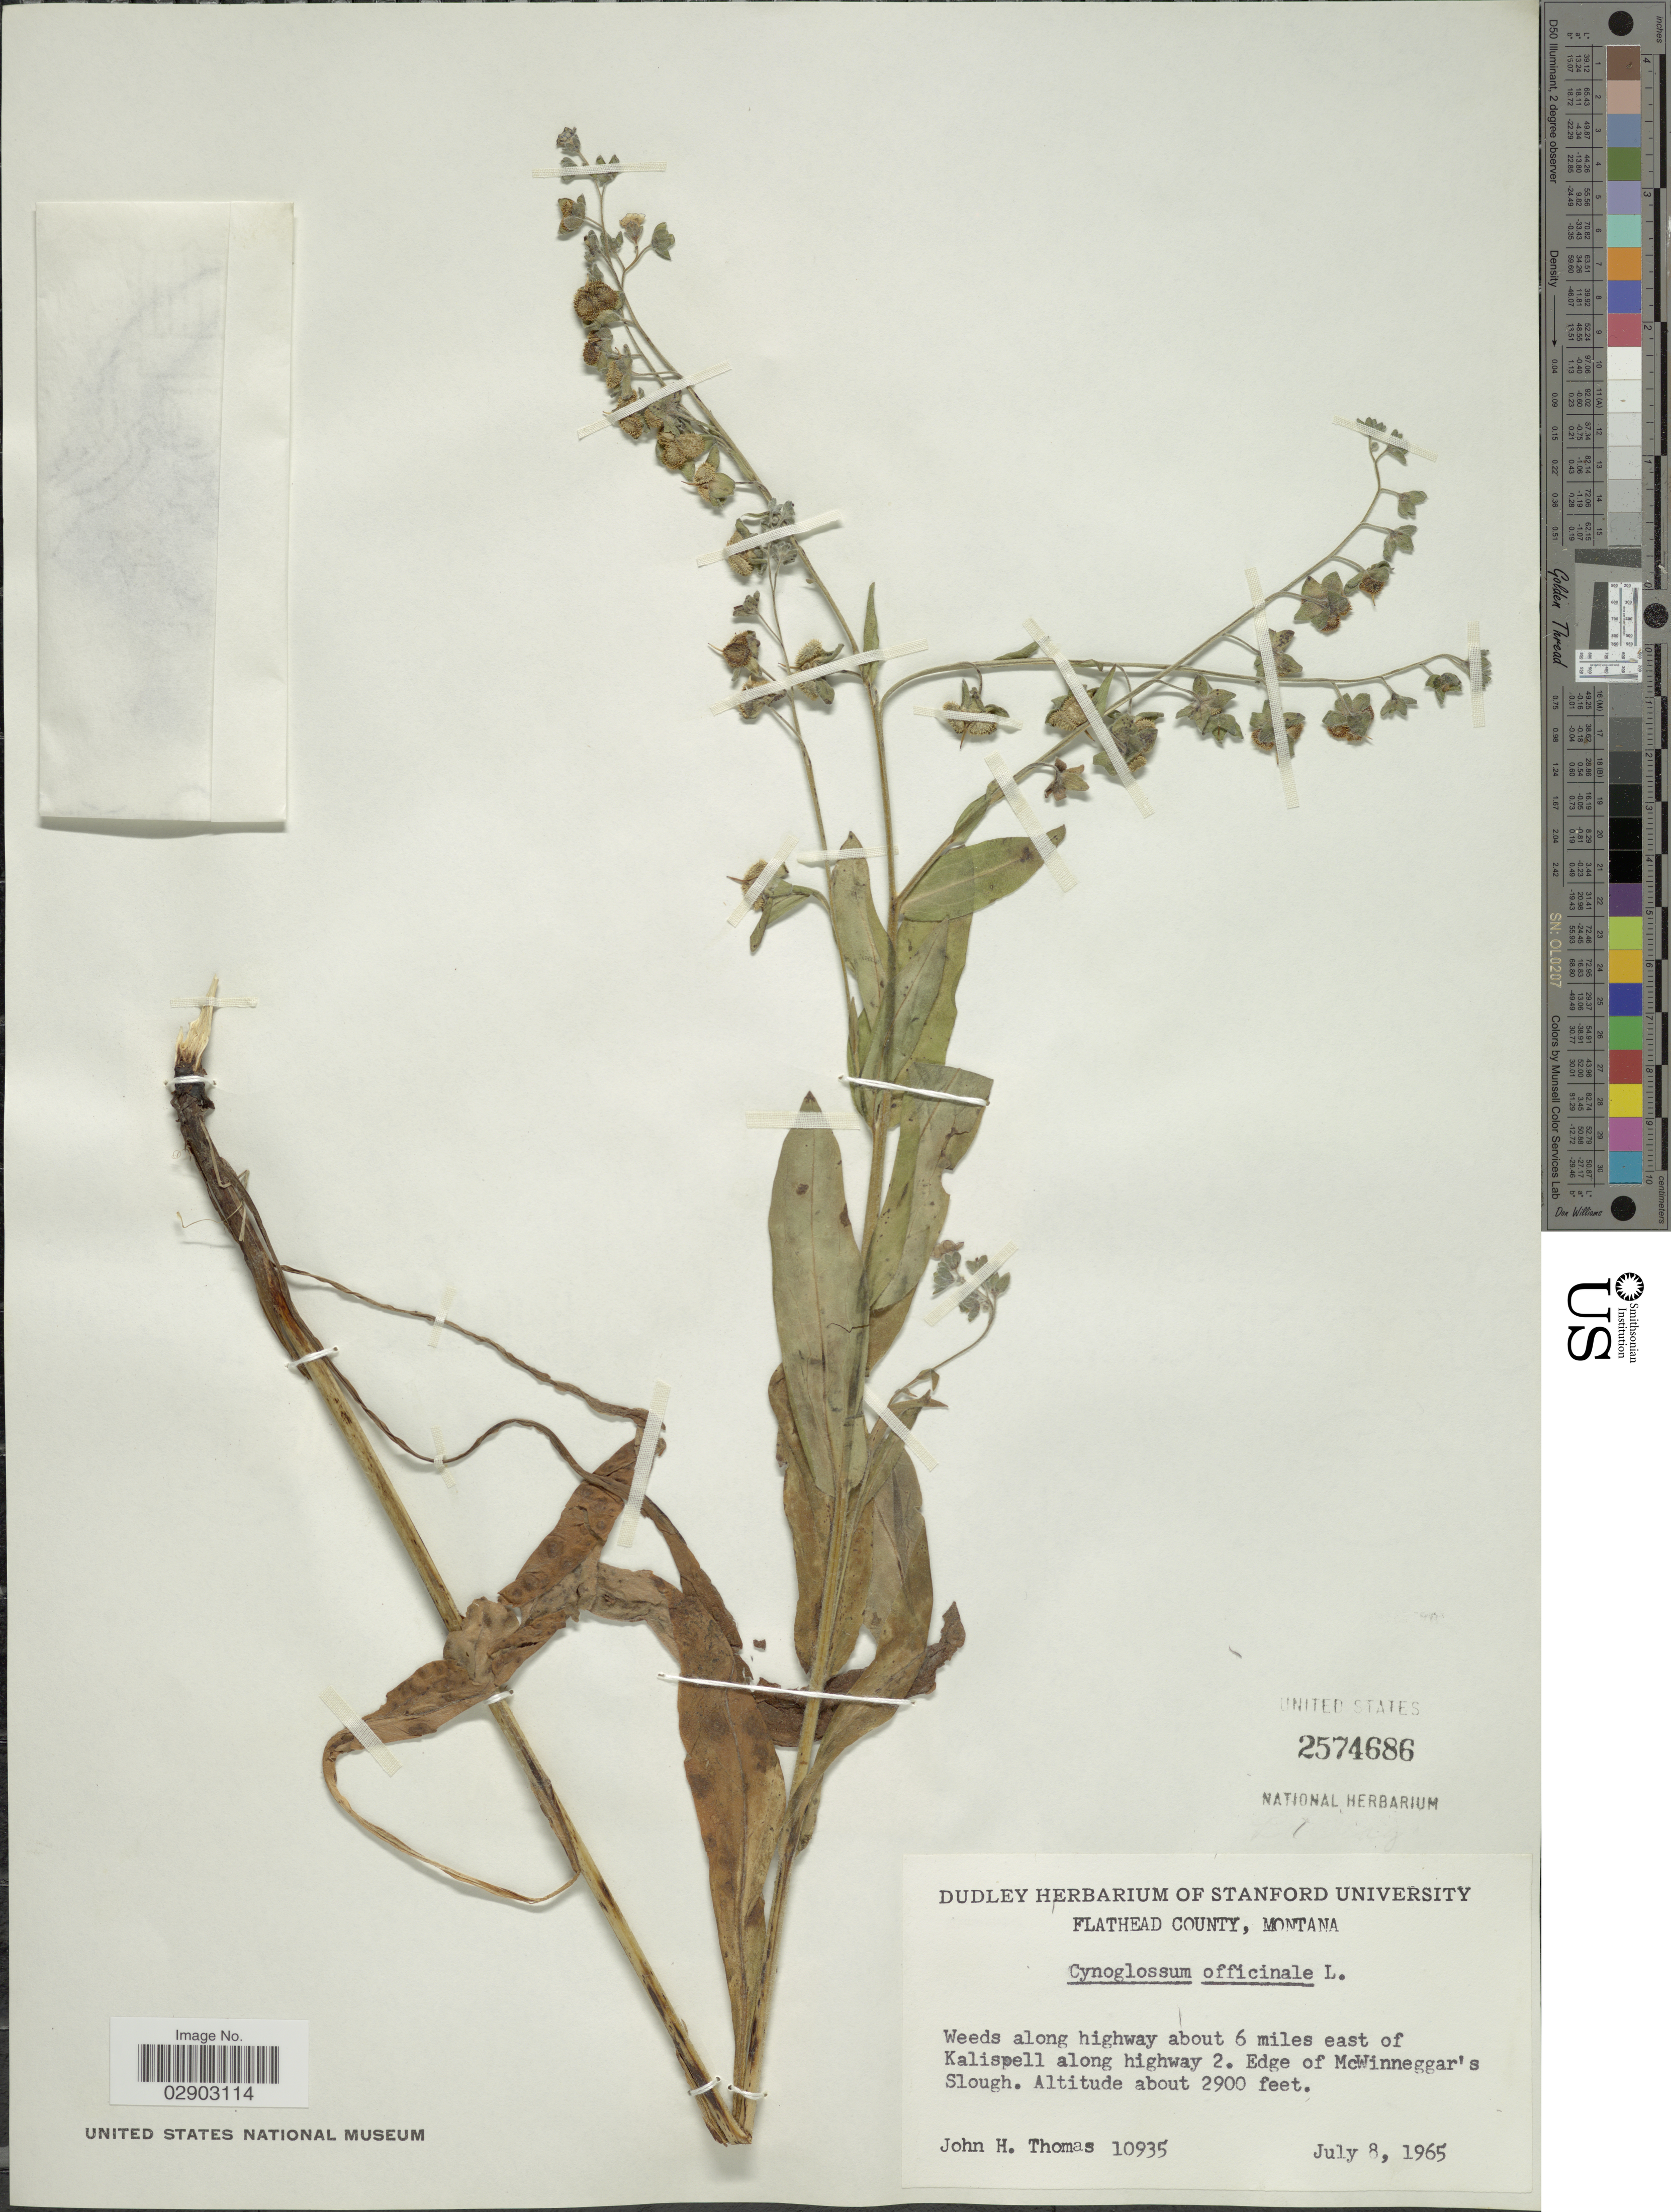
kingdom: Plantae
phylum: Tracheophyta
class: Magnoliopsida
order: Boraginales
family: Boraginaceae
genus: Cynoglossum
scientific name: Cynoglossum officinale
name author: L.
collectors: J. H. Thomas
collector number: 10935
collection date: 1865-07-08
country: United States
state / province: Montana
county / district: Flathead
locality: Along highway about 6 miles east of Kalispell along highway 2.Edge of McWinnegar's Slough.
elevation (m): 884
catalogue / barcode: US 2574686